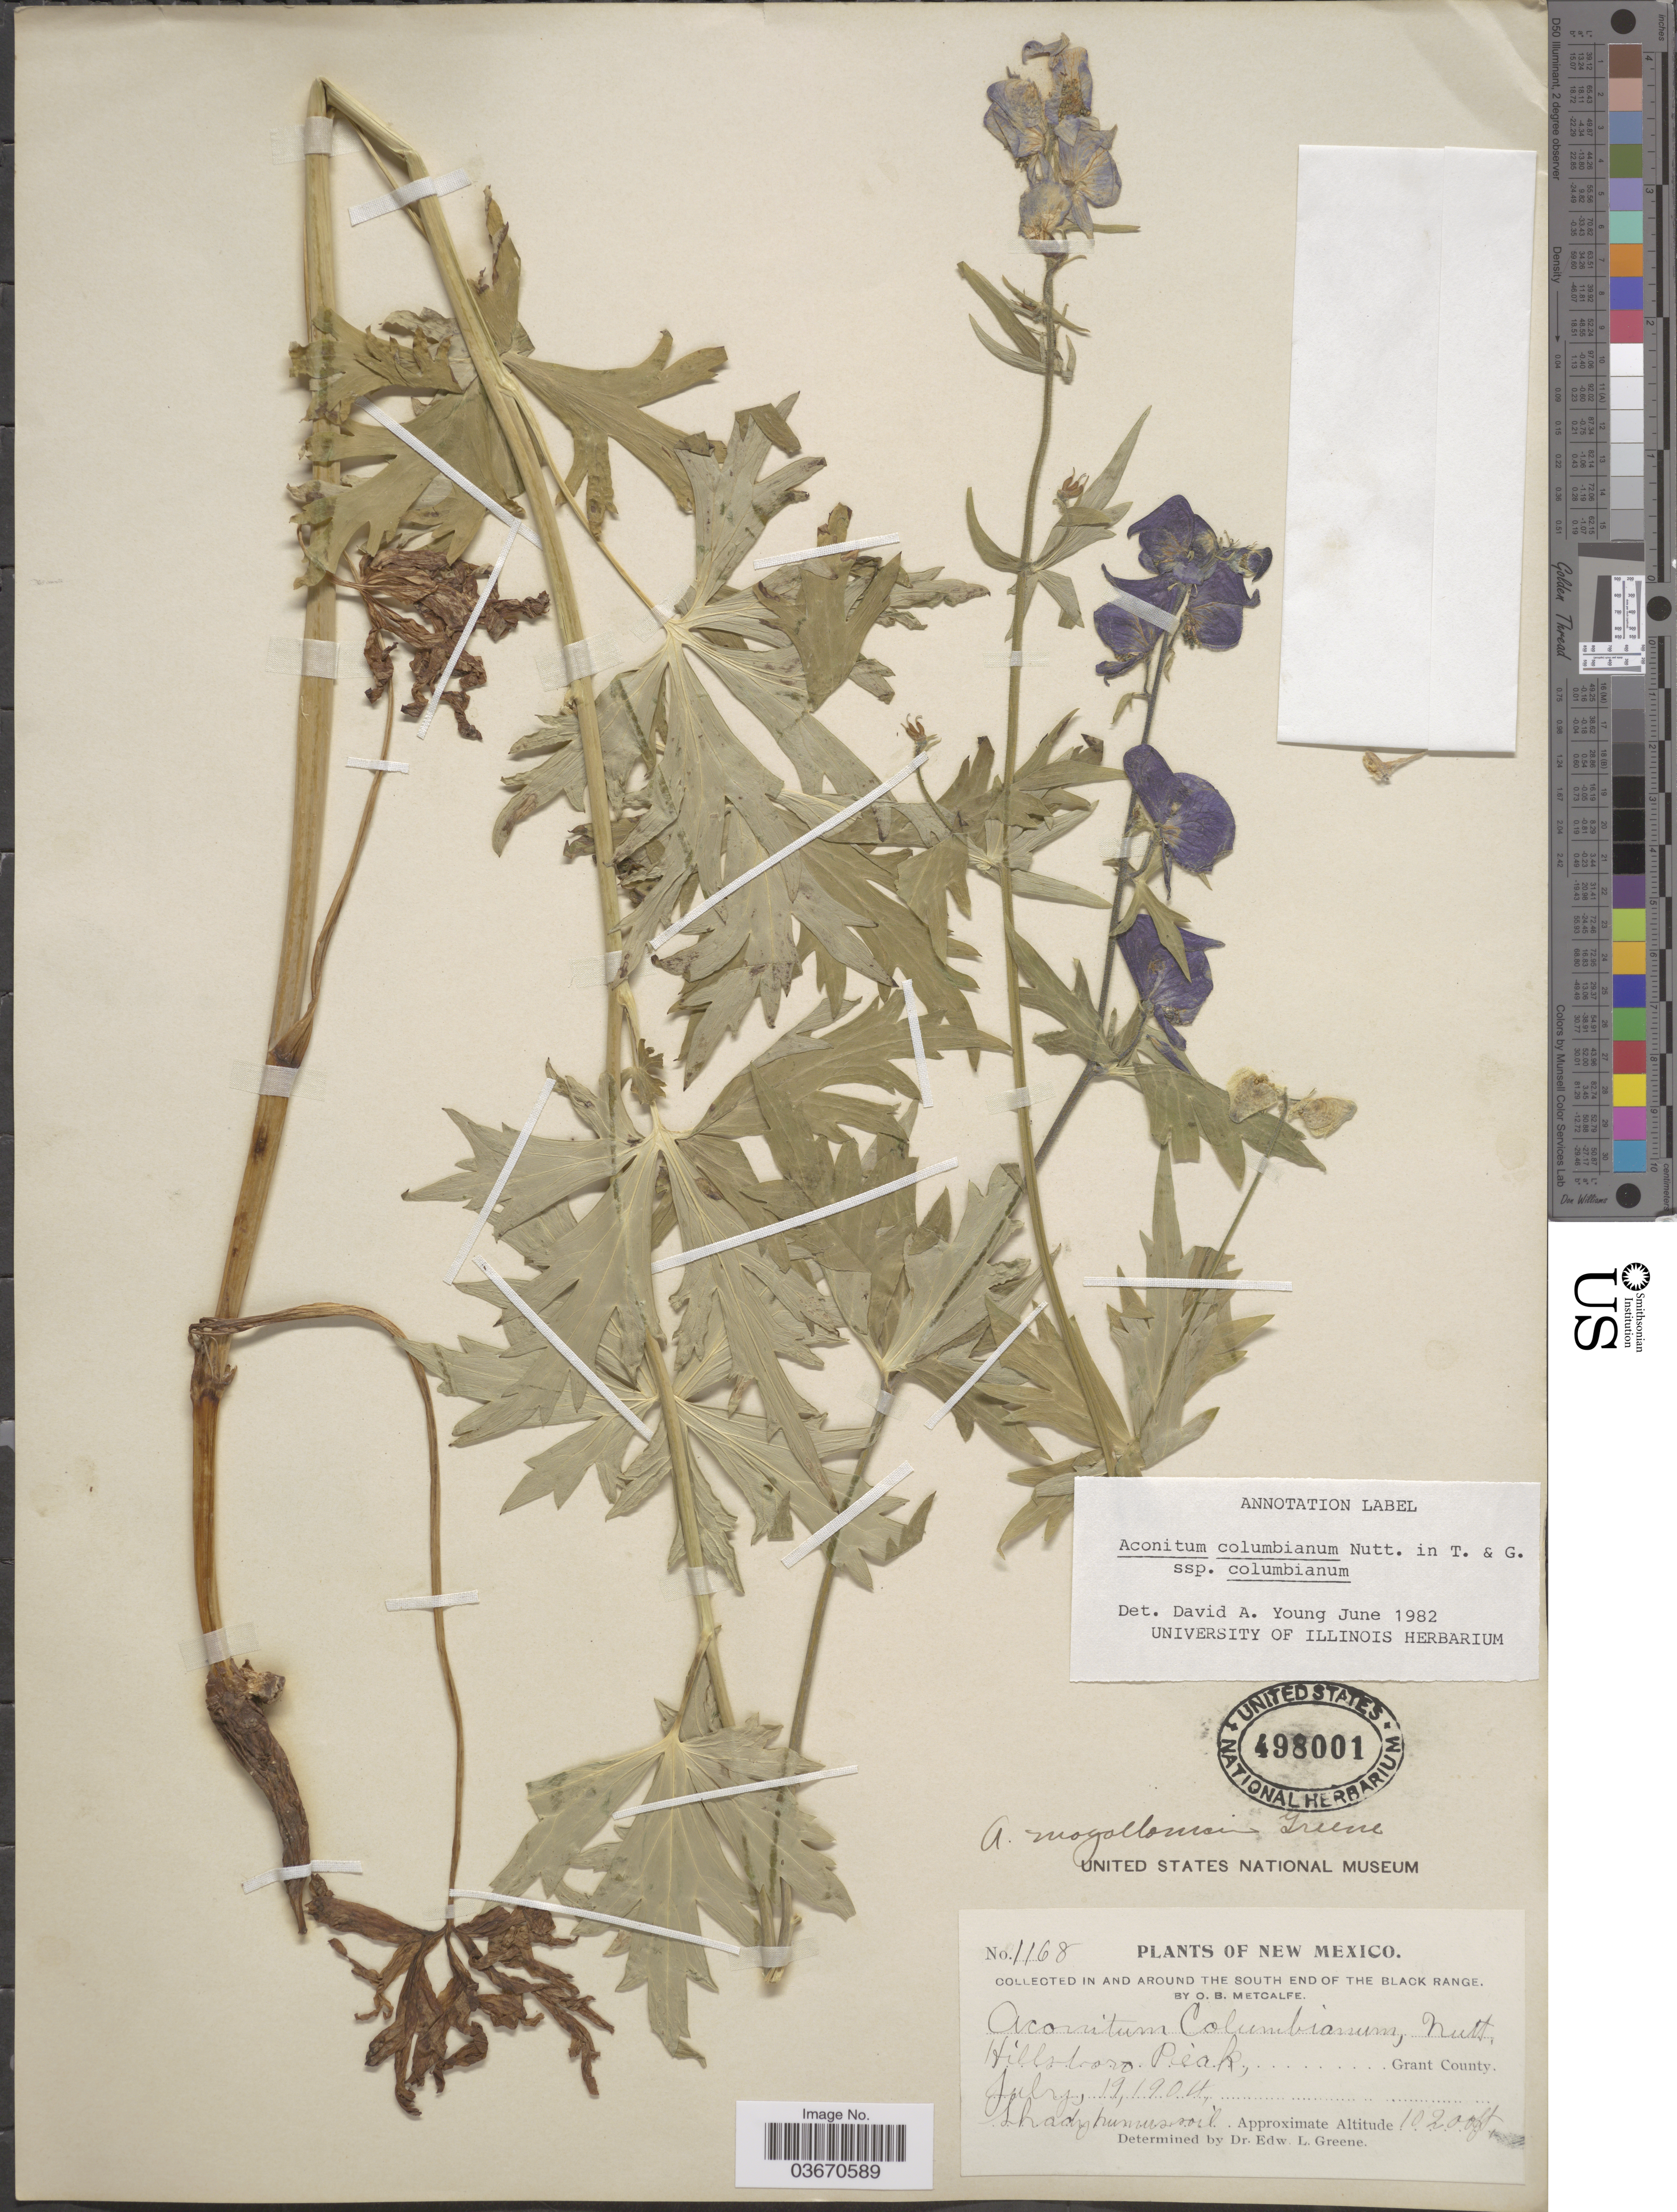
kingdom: Plantae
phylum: Tracheophyta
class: Magnoliopsida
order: Ranunculales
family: Ranunculaceae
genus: Aconitum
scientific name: Aconitum columbianum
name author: Nutt.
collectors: O. B. Metcalfe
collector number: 1168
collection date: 1904-07-19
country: United States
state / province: New Mexico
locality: In and around the south end of the Black Range. Hillsboro Peak, Grant County.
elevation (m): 3109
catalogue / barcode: US 498001